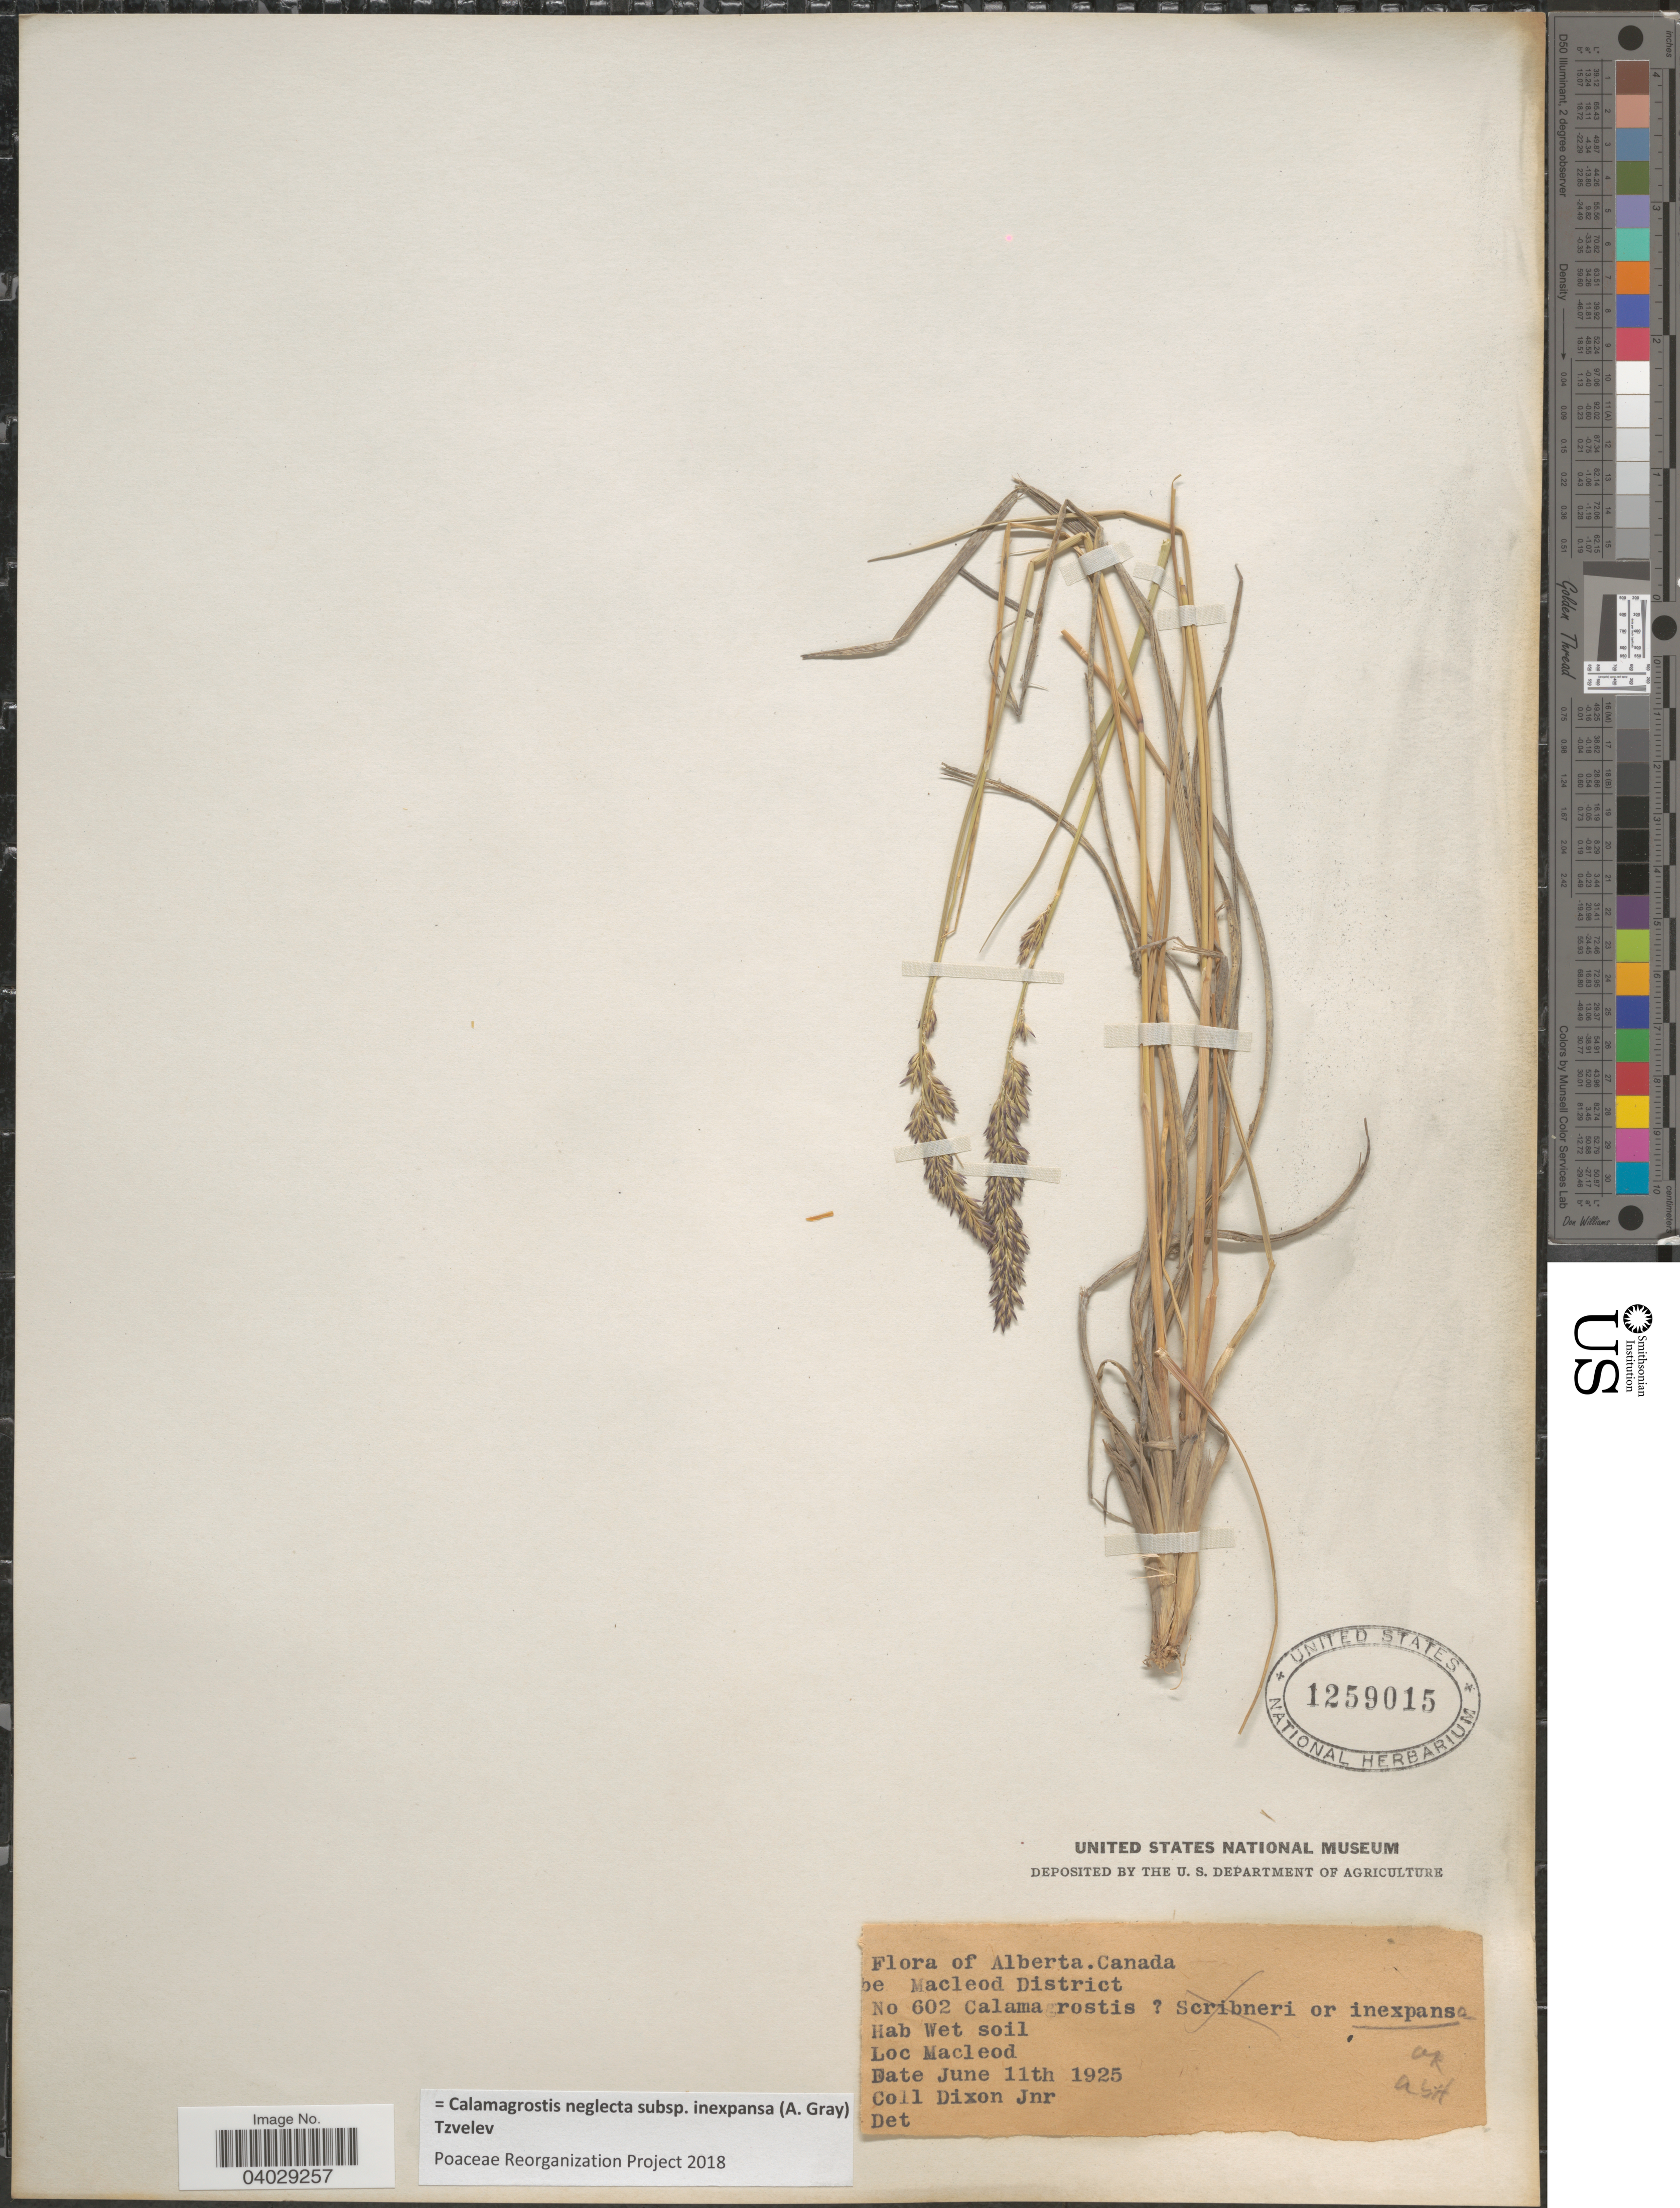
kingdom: Plantae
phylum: Tracheophyta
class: Liliopsida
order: Poales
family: Poaceae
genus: Calamagrostis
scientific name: Calamagrostis neglecta subsp. inexpansa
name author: (A. Gray) Tzvelev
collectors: Dixon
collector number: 602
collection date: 1925-06-11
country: Canada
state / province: Alberta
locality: Macleod District. Macleod.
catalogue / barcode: US 1259015